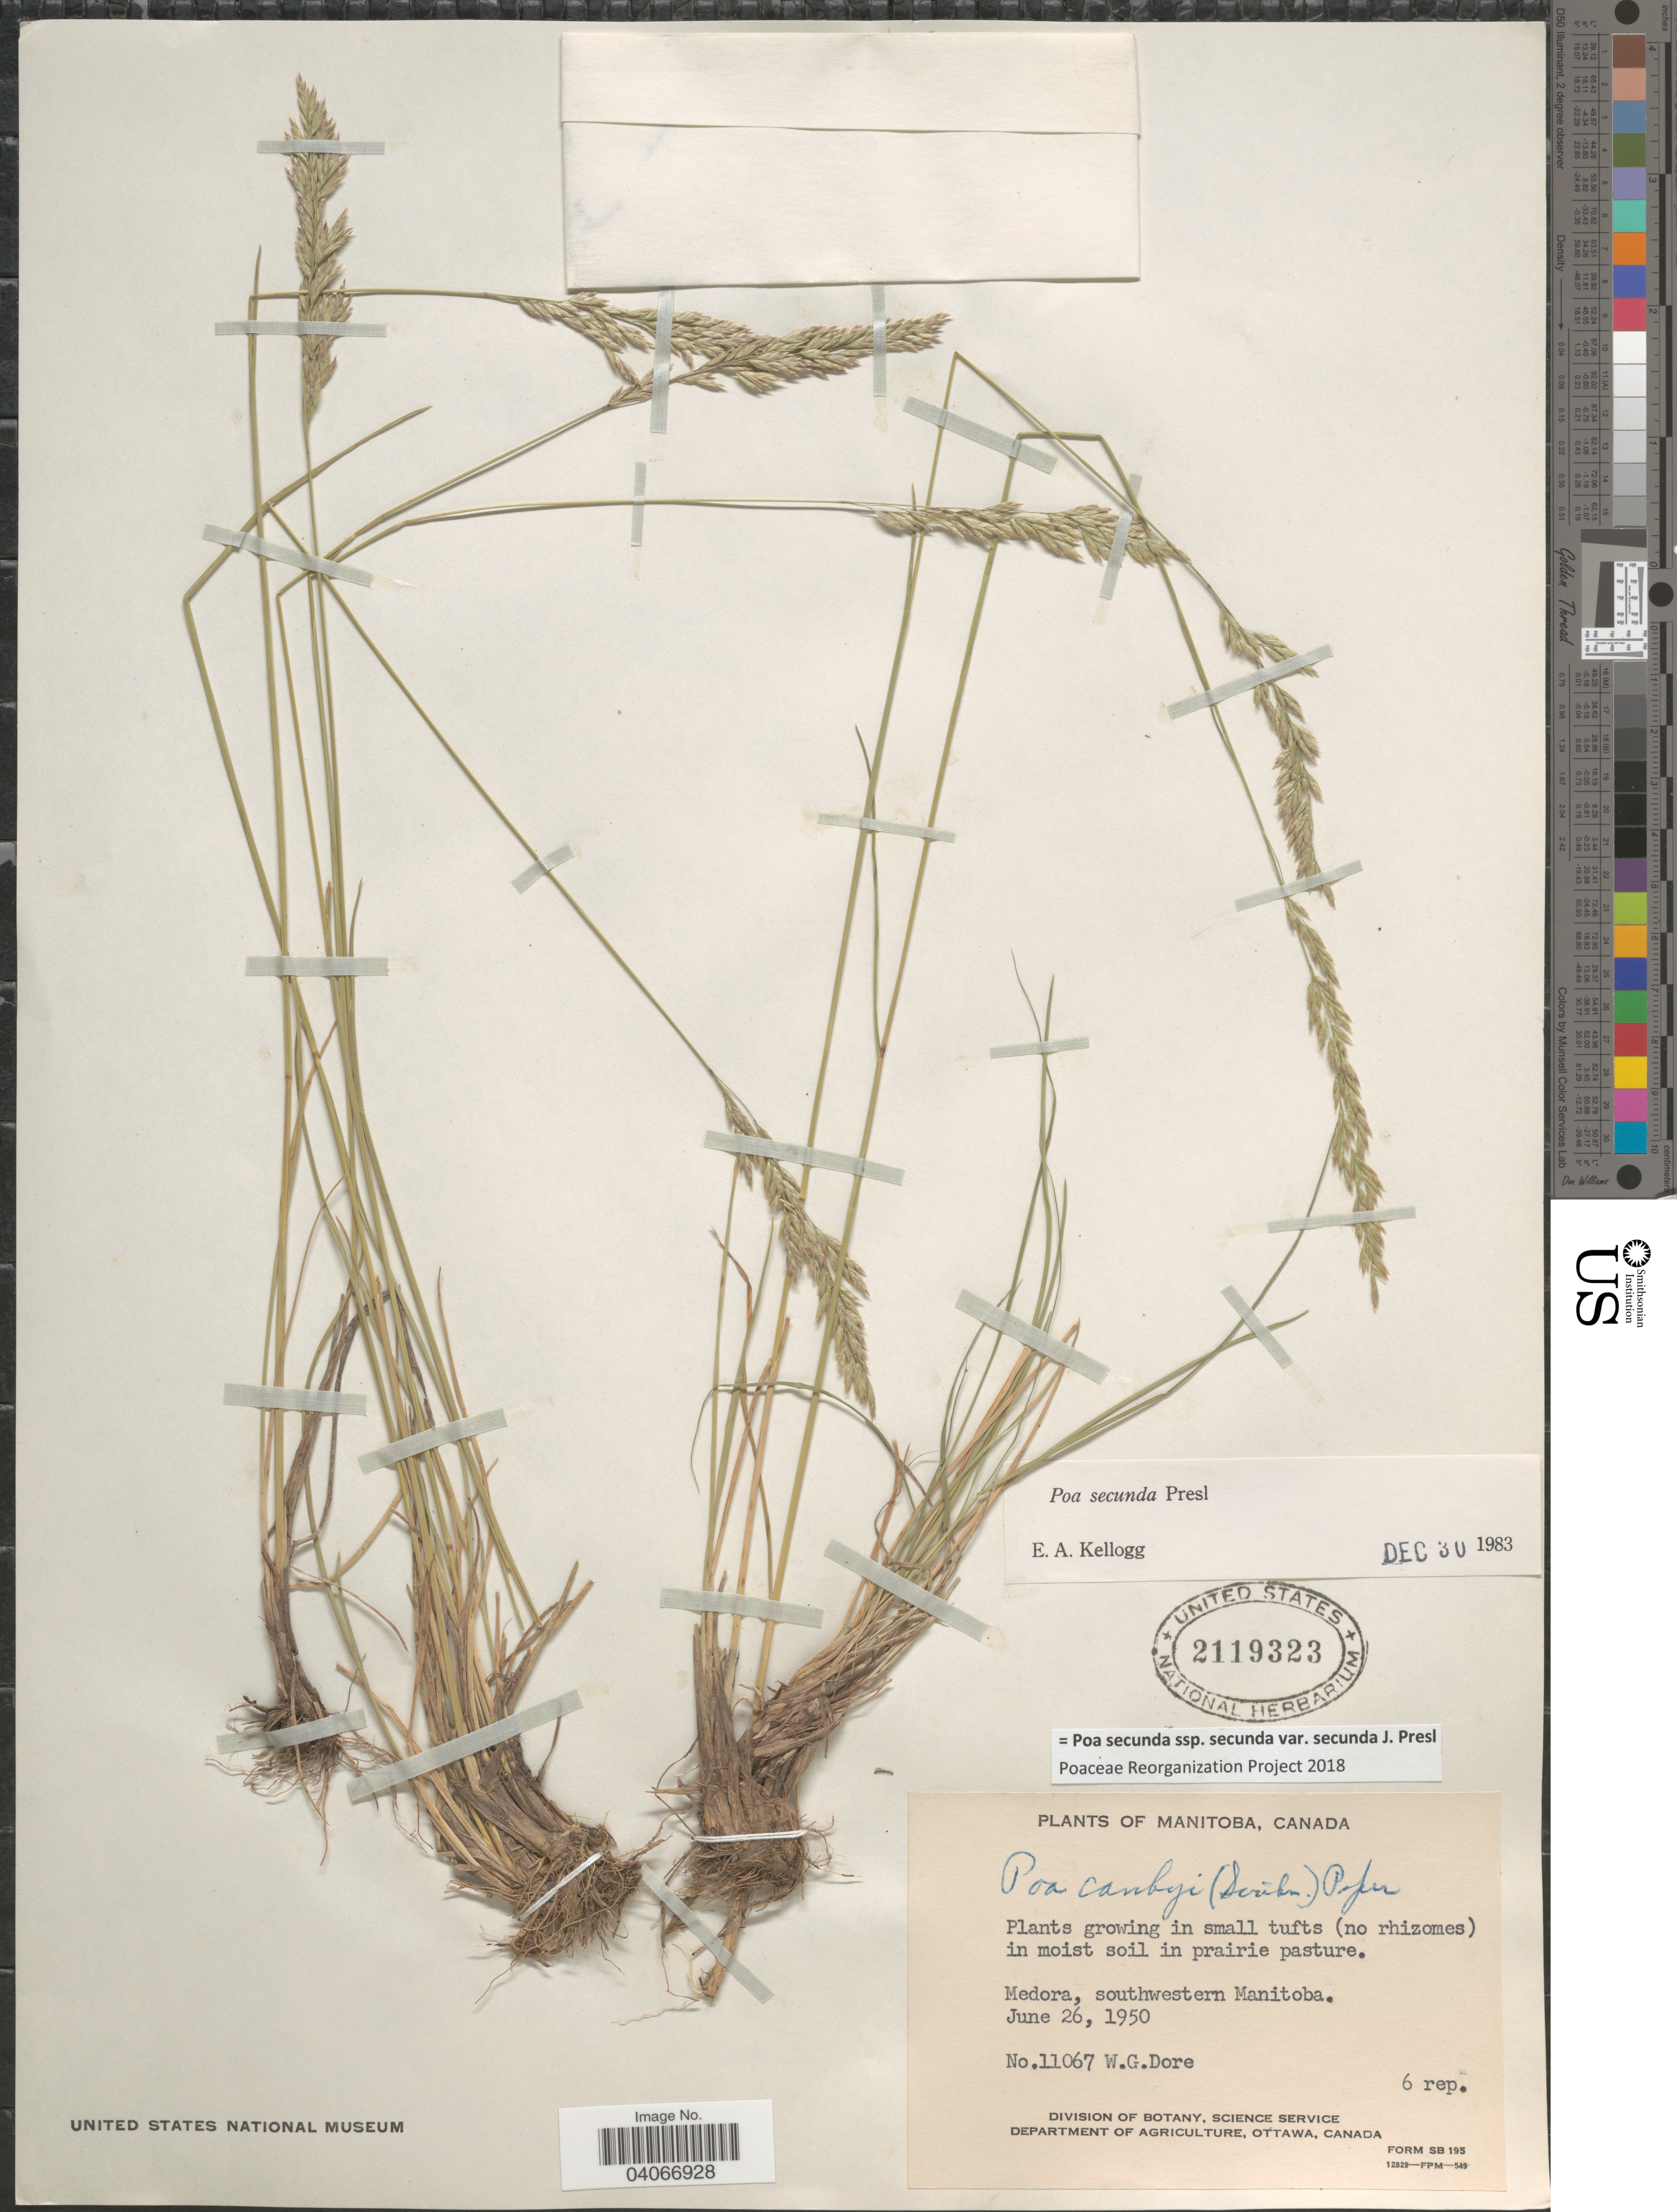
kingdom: Plantae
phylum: Tracheophyta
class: Liliopsida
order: Poales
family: Poaceae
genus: Poa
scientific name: Poa secunda subsp. secunda var. secunda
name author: J. Presl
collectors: W. Dore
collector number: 11067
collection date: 1950-06-26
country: Canada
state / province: Manitoba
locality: Medora, southwestern Manitoba.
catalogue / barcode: US 2119323